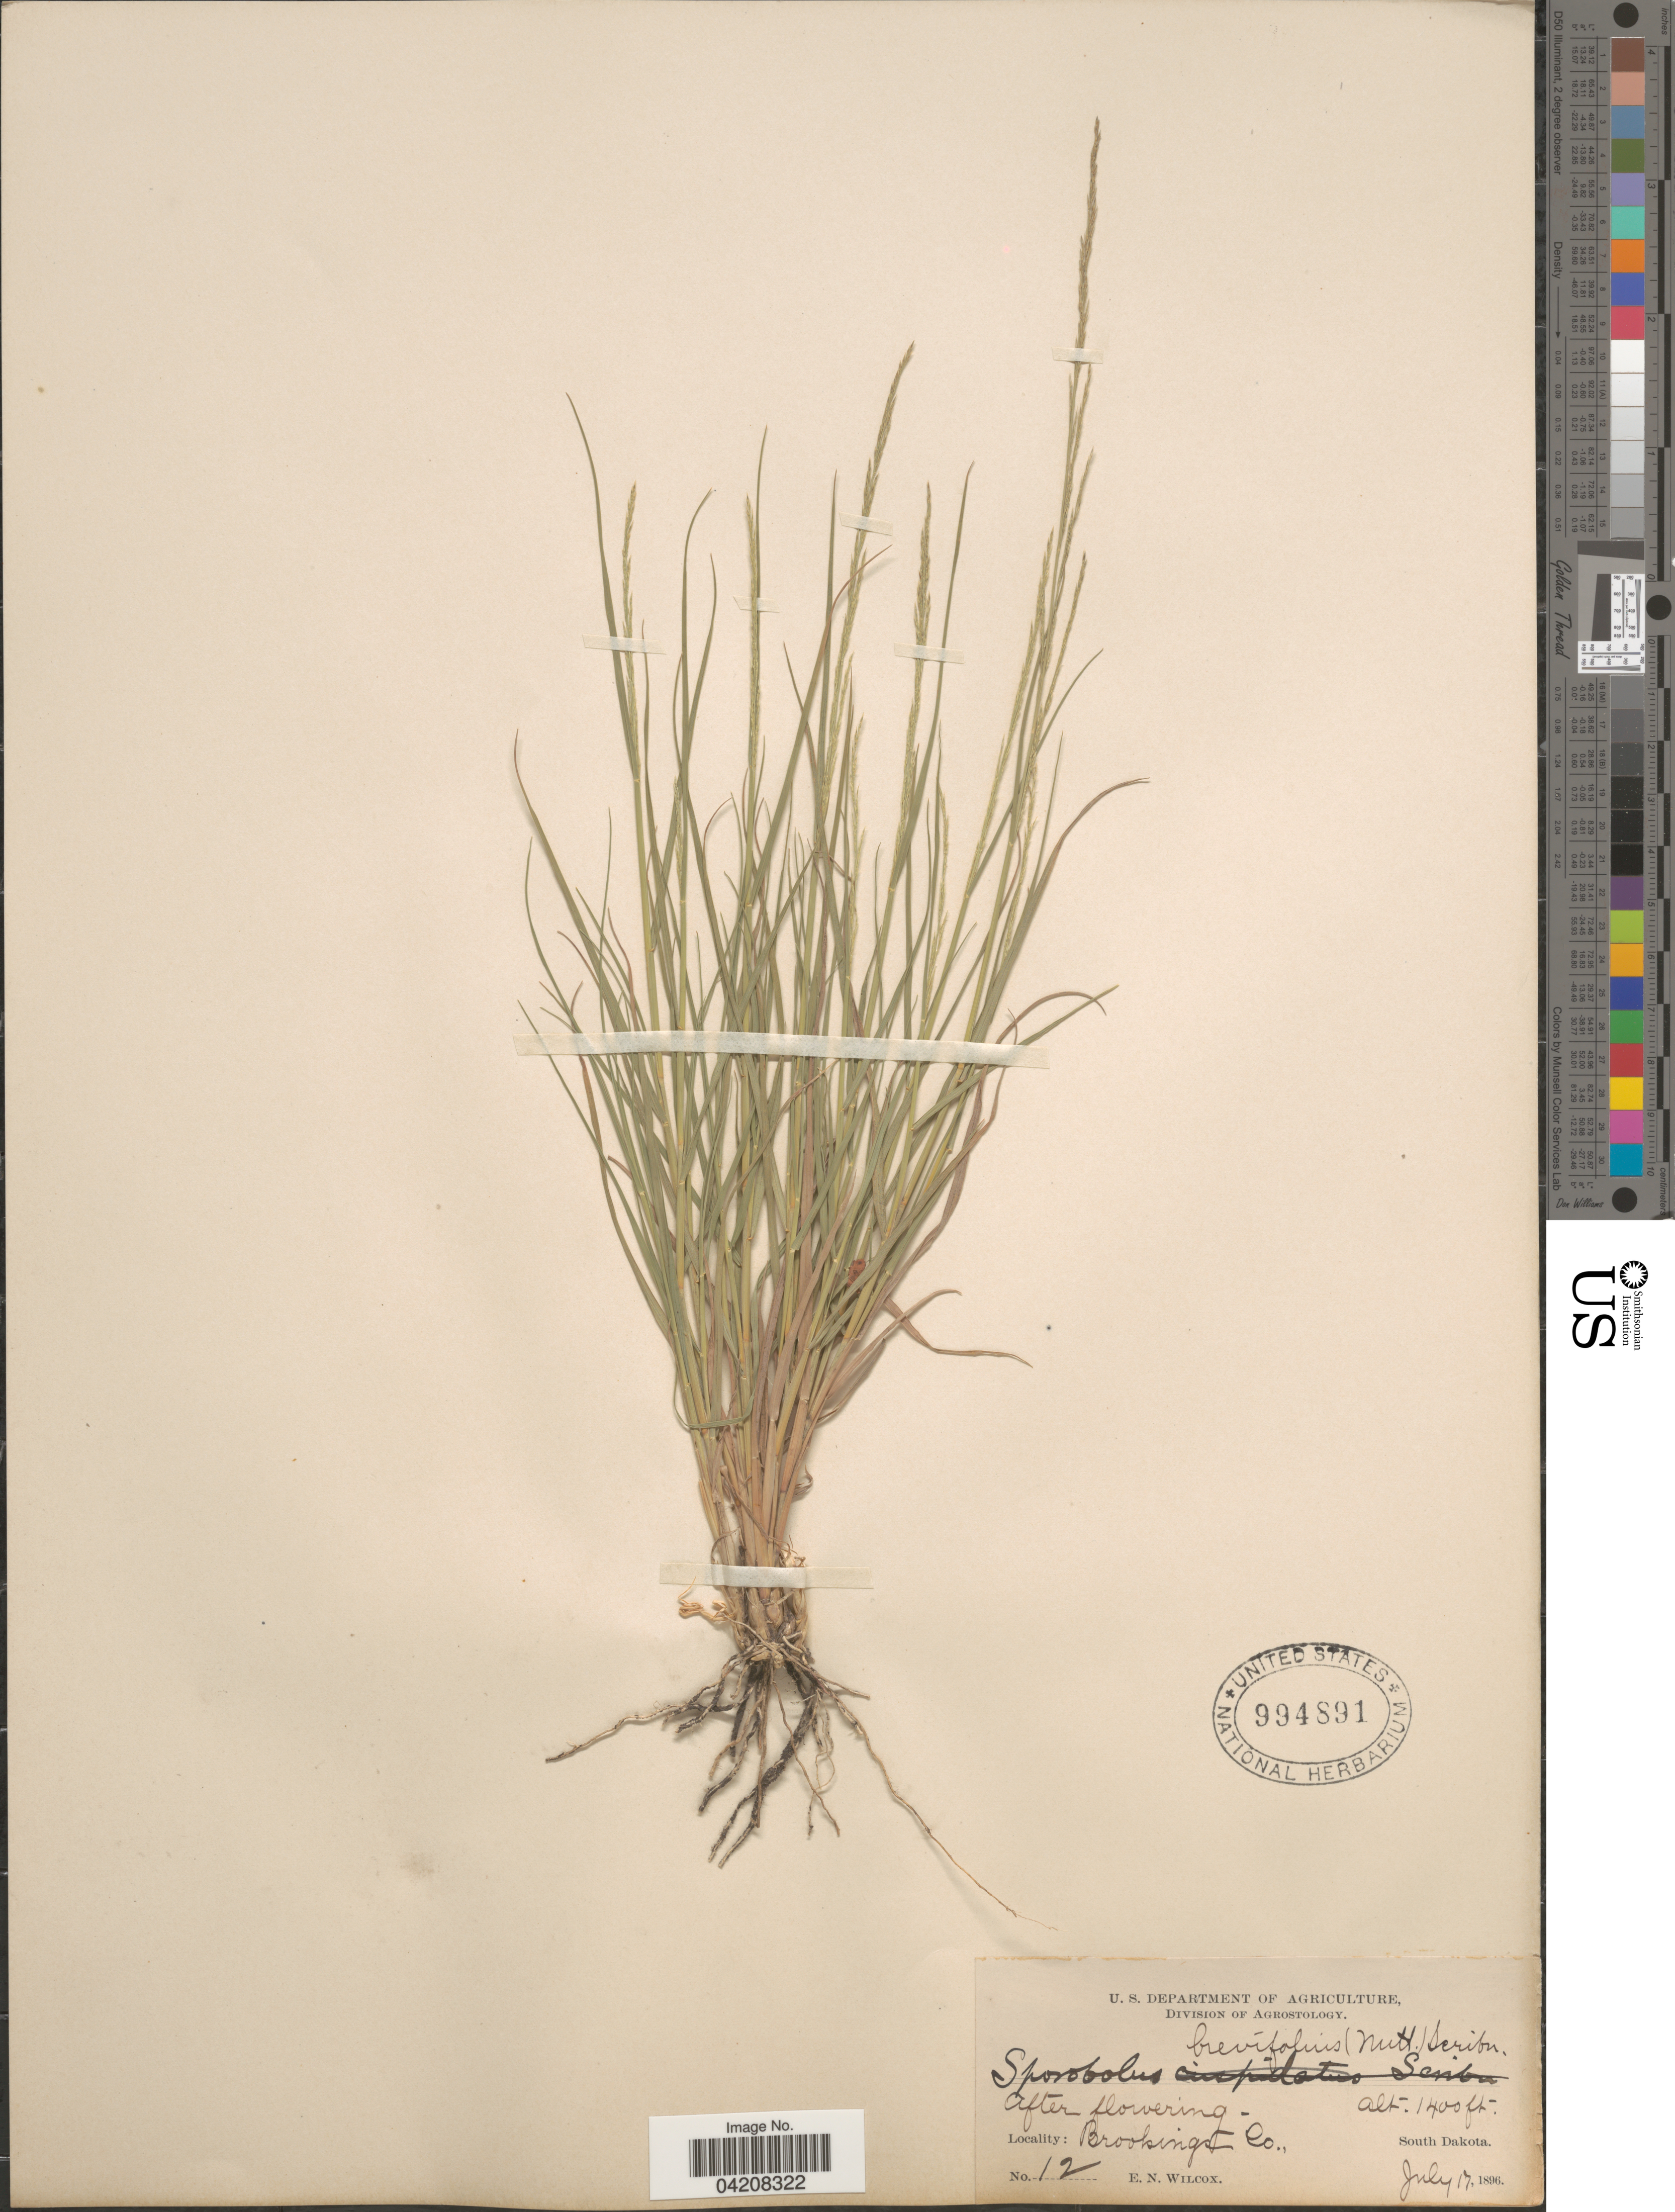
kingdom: Plantae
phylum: Tracheophyta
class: Liliopsida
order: Poales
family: Poaceae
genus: Muhlenbergia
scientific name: Muhlenbergia cuspidata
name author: (Torr. ex Hook.) Rydb.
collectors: E. Wilcox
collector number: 12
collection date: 1896-07-17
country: United States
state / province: South Dakota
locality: Brookings Co.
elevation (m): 427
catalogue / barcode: US 994891